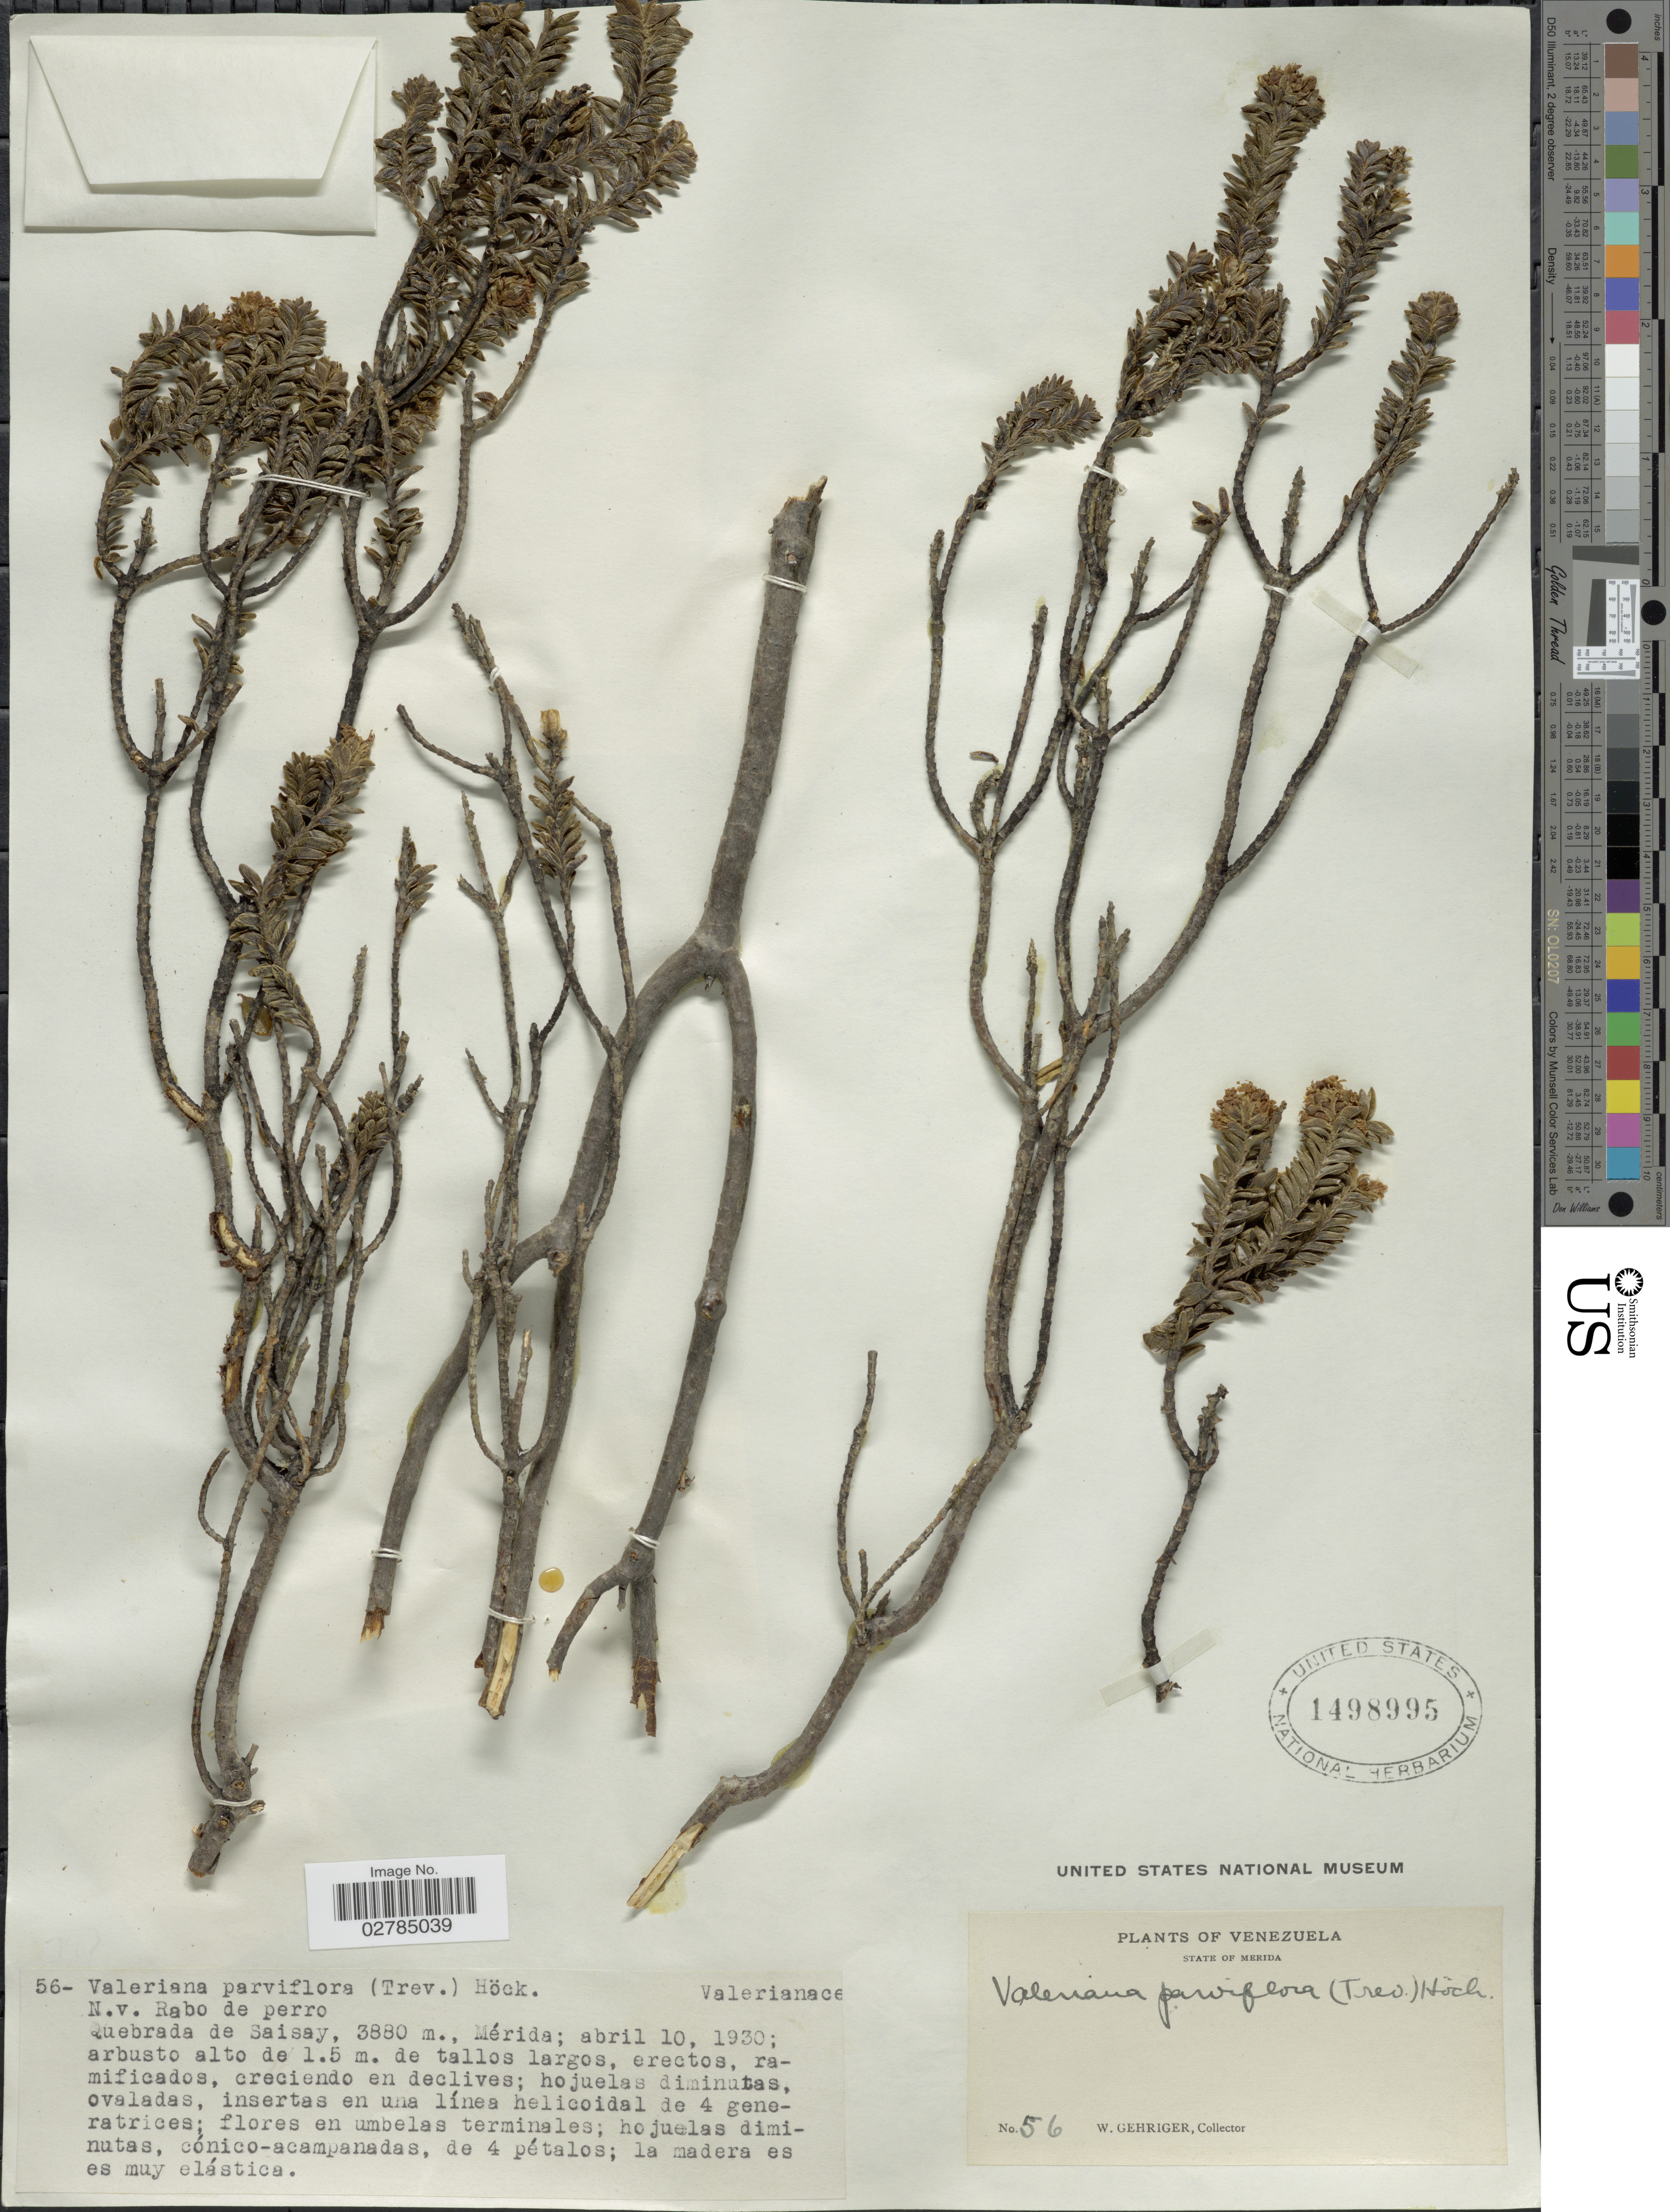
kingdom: Plantae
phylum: Tracheophyta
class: Magnoliopsida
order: Dipsacales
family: Caprifoliaceae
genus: Valeriana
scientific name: Valeriana parviflora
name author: Miégev.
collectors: W. Gehriger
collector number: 56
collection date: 1930-04-10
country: Venezuela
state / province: Mérida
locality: N.v. Rabo de perro, Quebrada de Saisay, Mérida.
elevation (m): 3880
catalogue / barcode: US 1498995